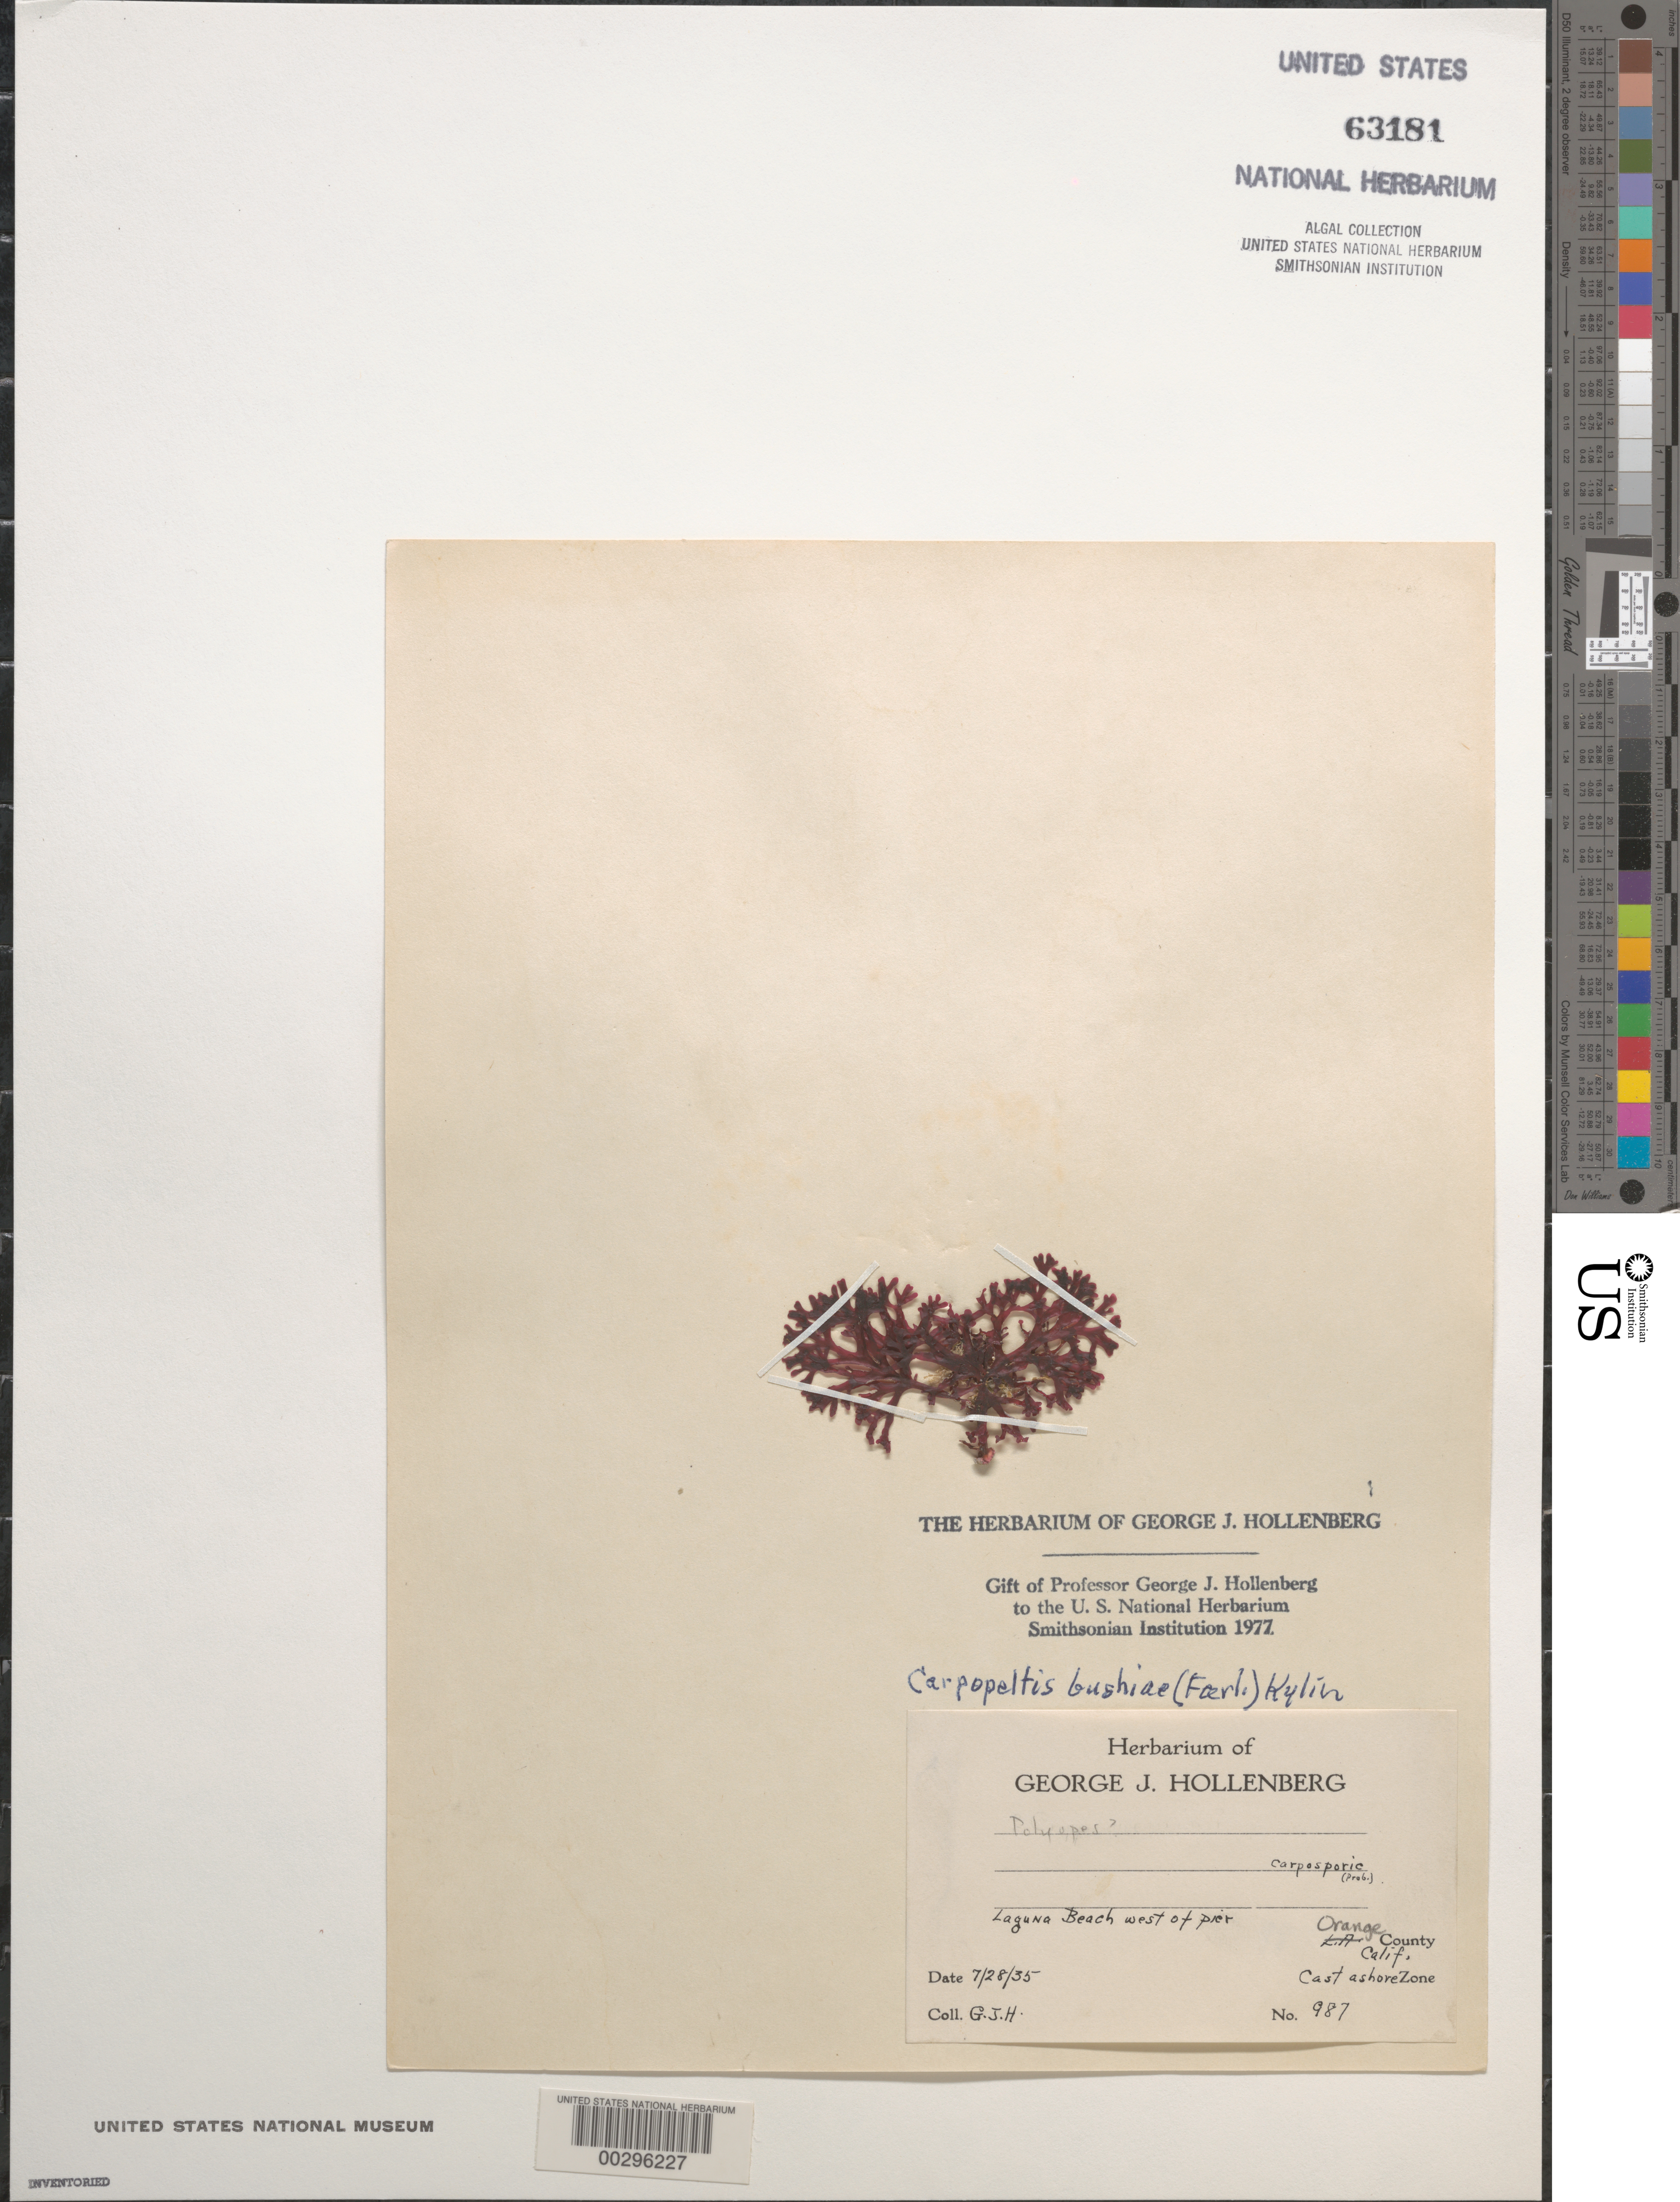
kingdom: Plantae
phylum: Rhodophyta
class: Florideophyceae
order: Halymeniales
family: Halymeniaceae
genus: Carpopeltis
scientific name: Carpopeltis bushiae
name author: (Farl.) Kylin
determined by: Hollenberg, George J.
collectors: G. Hollenberg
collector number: GJH 987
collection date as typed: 28 Jul 1935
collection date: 1935-07-28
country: United States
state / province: California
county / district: Orange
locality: Laguna Beach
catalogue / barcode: US 63181